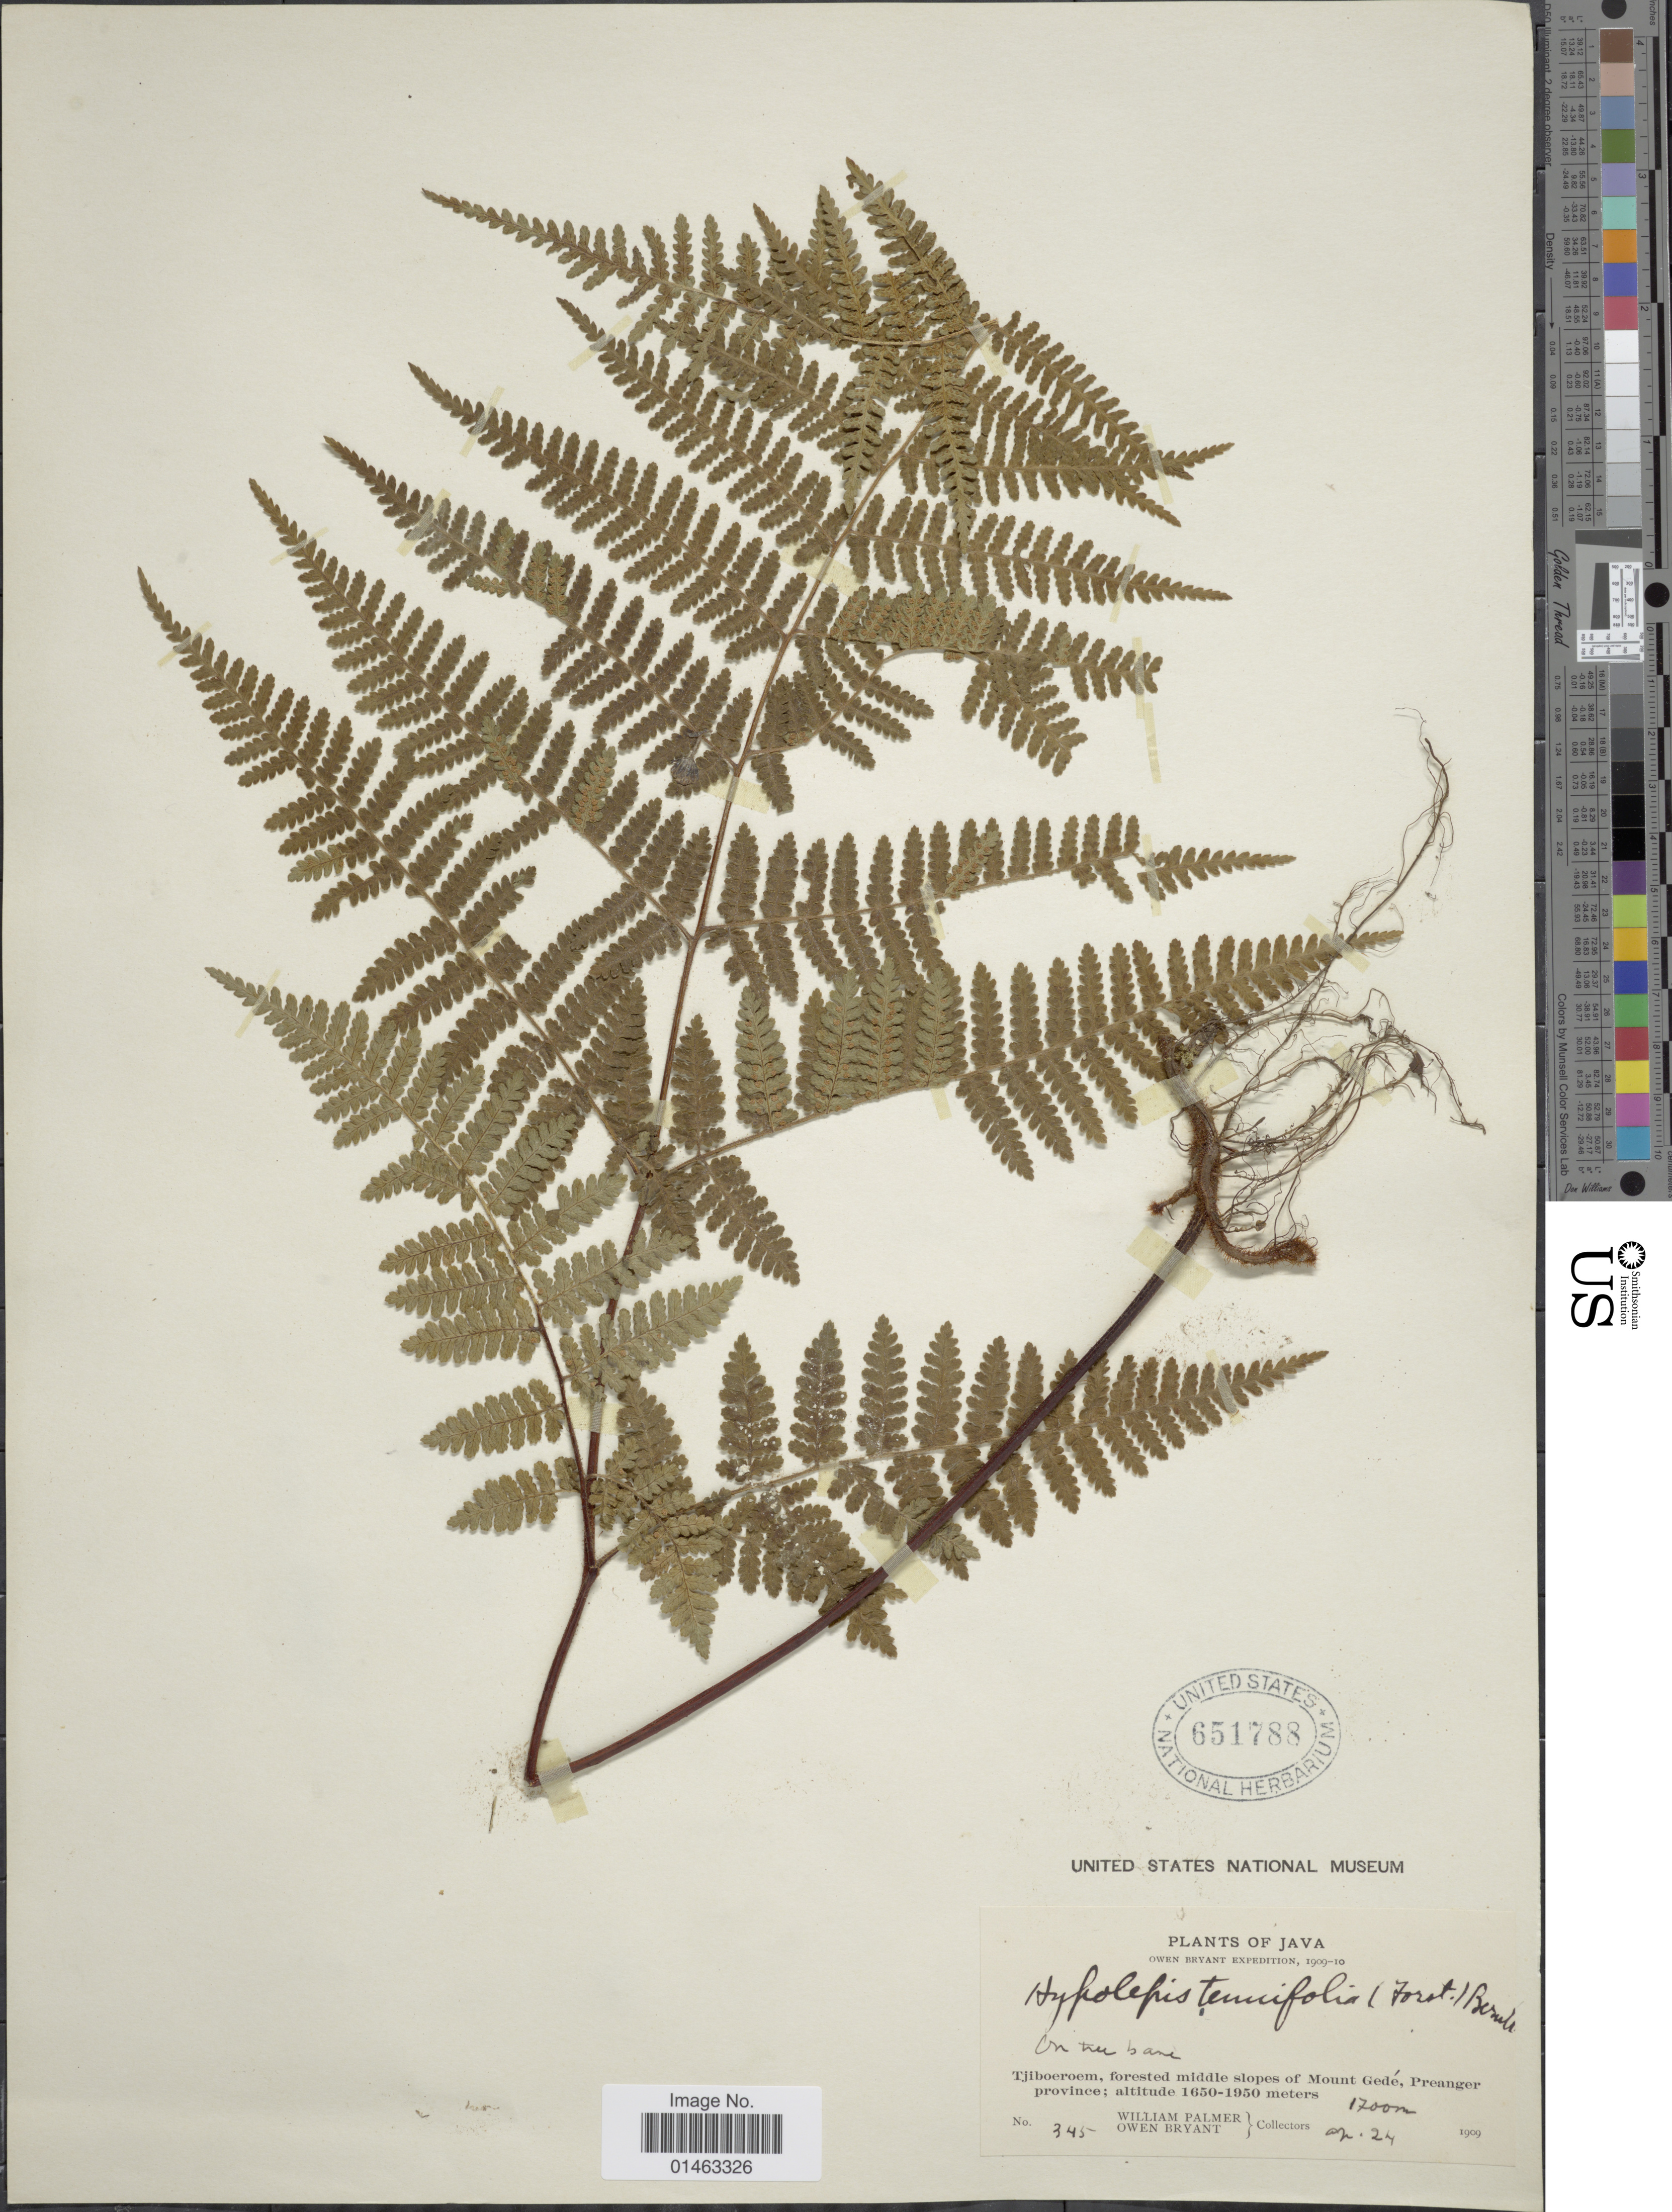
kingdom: Plantae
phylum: Tracheophyta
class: Polypodiopsida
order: Polypodiales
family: Dennstaedtiaceae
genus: Hypolepis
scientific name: Hypolepis tenuifolia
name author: (G. Forst.) Bernh.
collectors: W. Palmer & O. Bryant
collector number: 345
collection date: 1909-04-24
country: Indonesia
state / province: Java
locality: Tjiboeroem, forested middle slopes of Mount Gedé, Preanger province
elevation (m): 1700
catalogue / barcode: US 651788